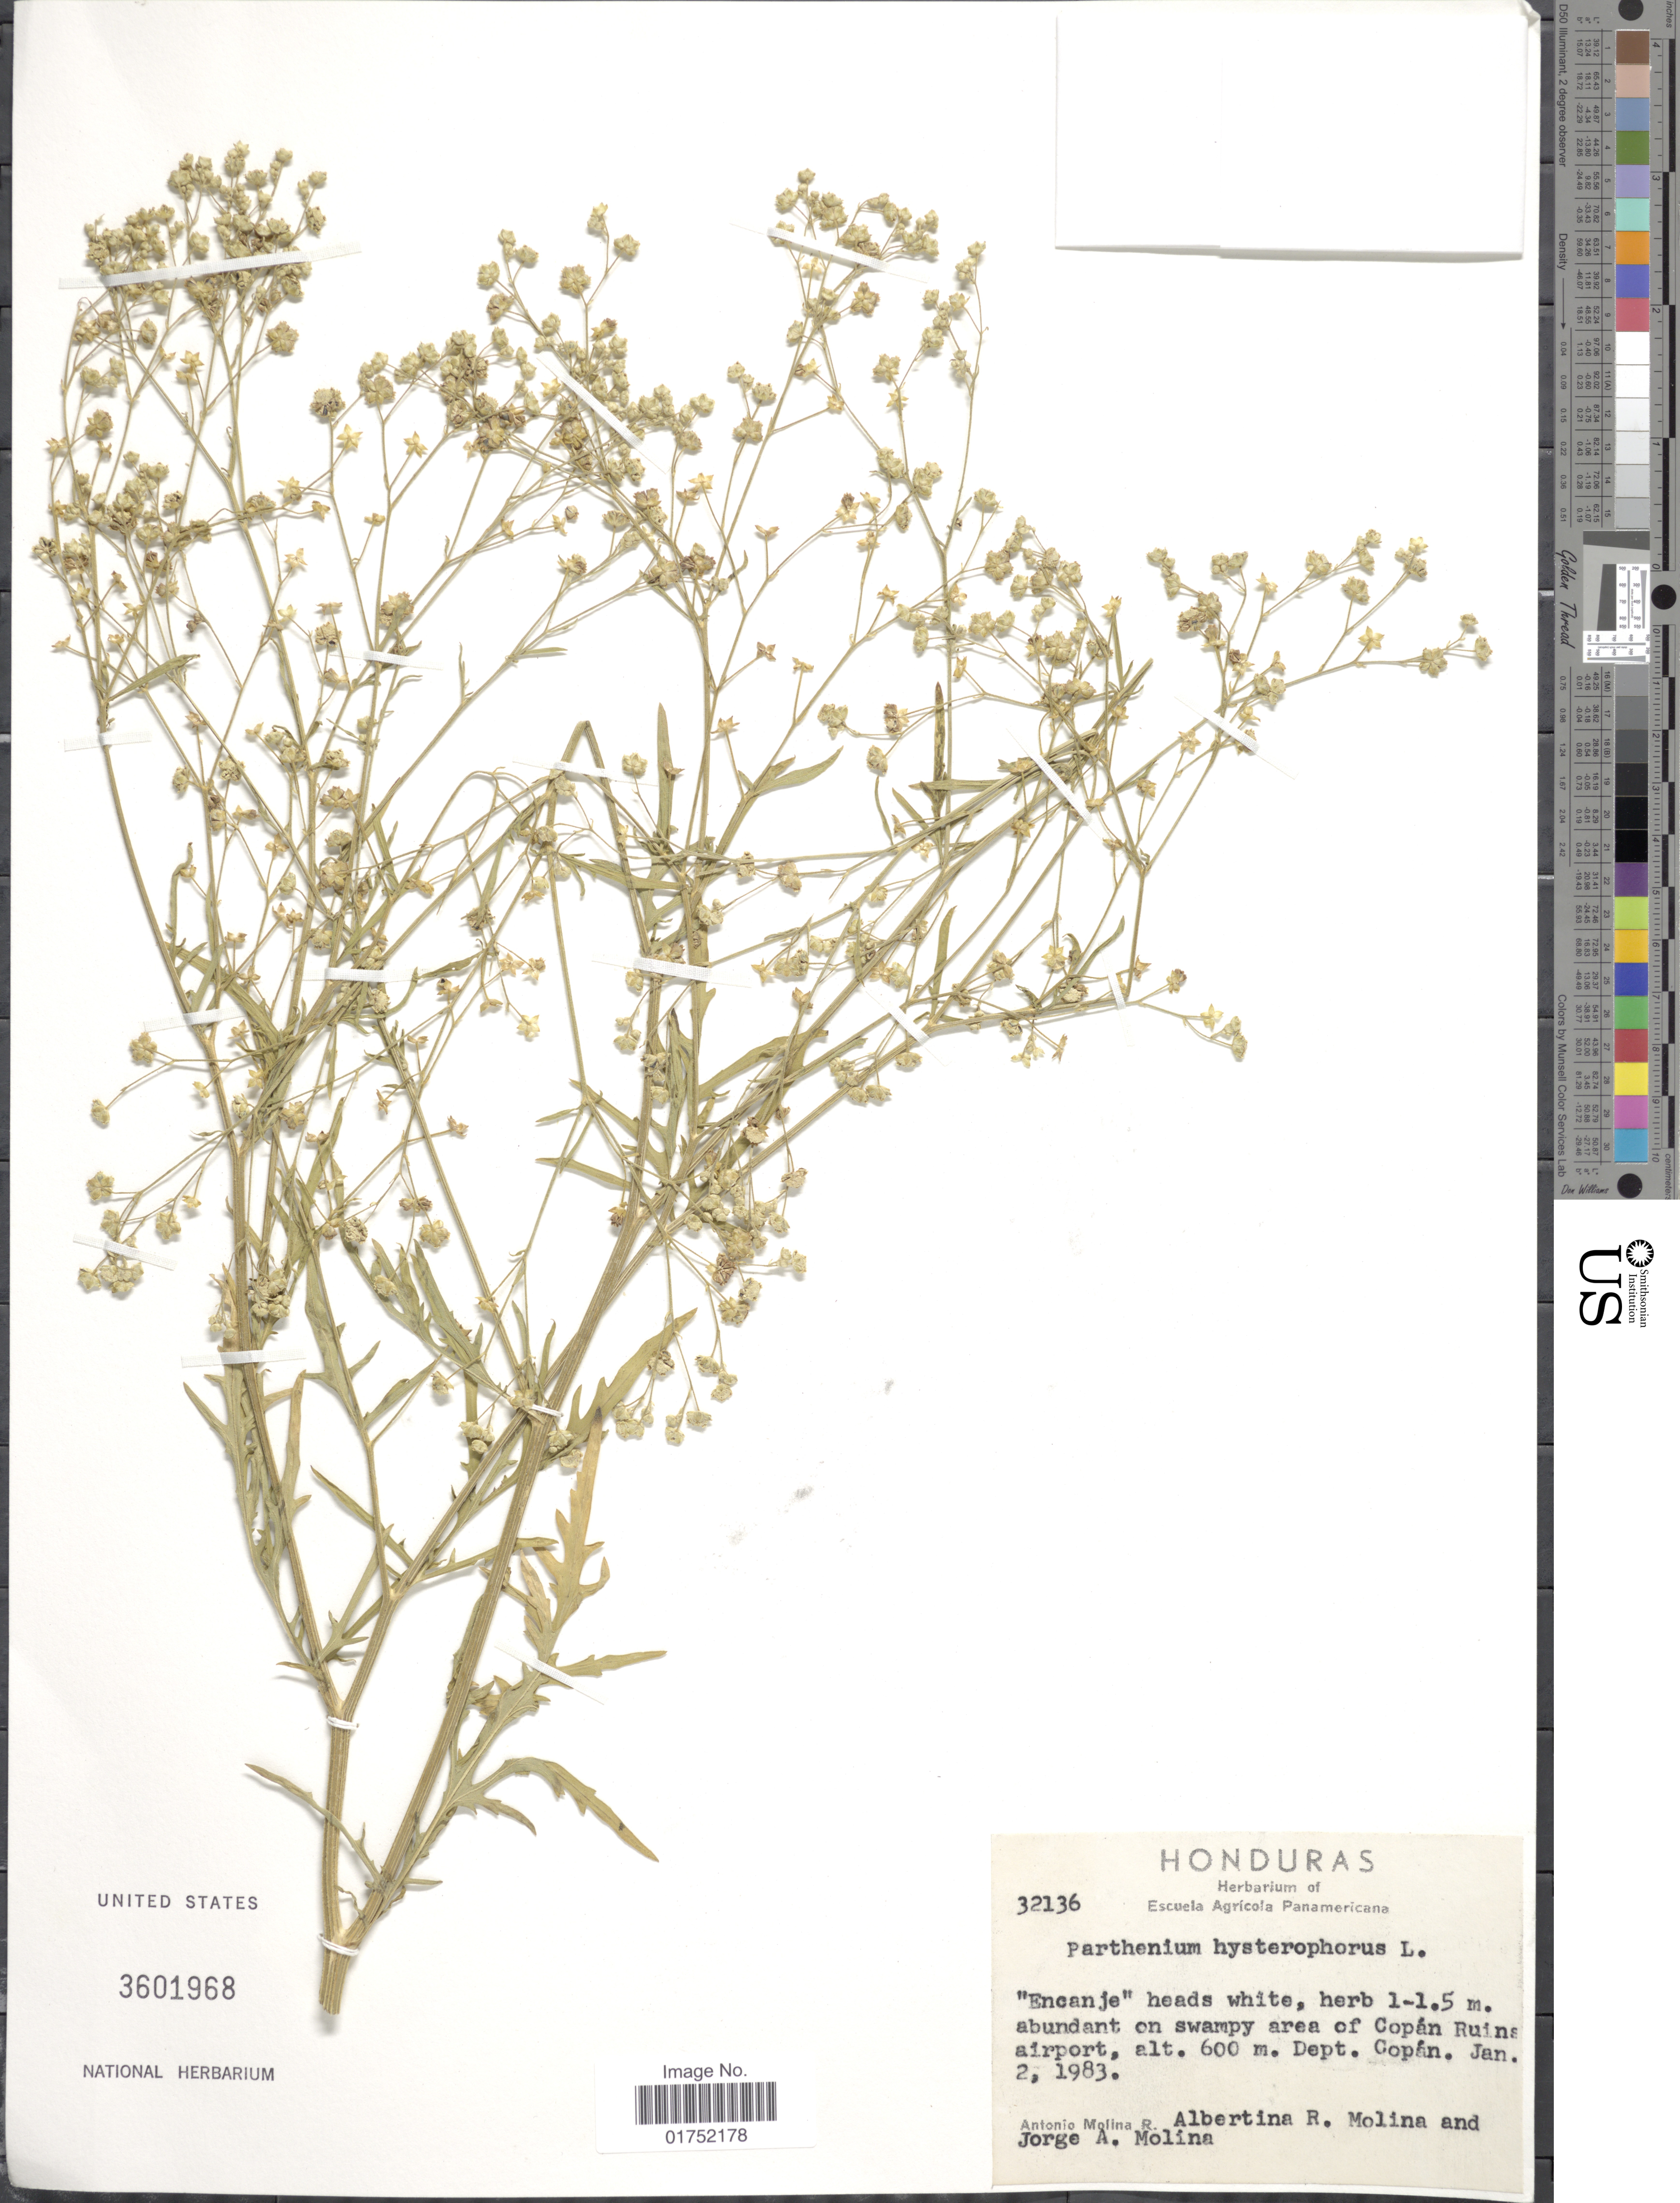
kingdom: Plantae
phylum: Tracheophyta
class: Magnoliopsida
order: Asterales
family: Asteraceae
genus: Parthenium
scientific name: Parthenium hysterophorus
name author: L.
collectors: A. Molina R., A. R. Molina & J. A. Molina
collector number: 32136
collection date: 1983-01-02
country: Honduras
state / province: Copán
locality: Area of Copan Ruins airport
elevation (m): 600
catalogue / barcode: US 3601968